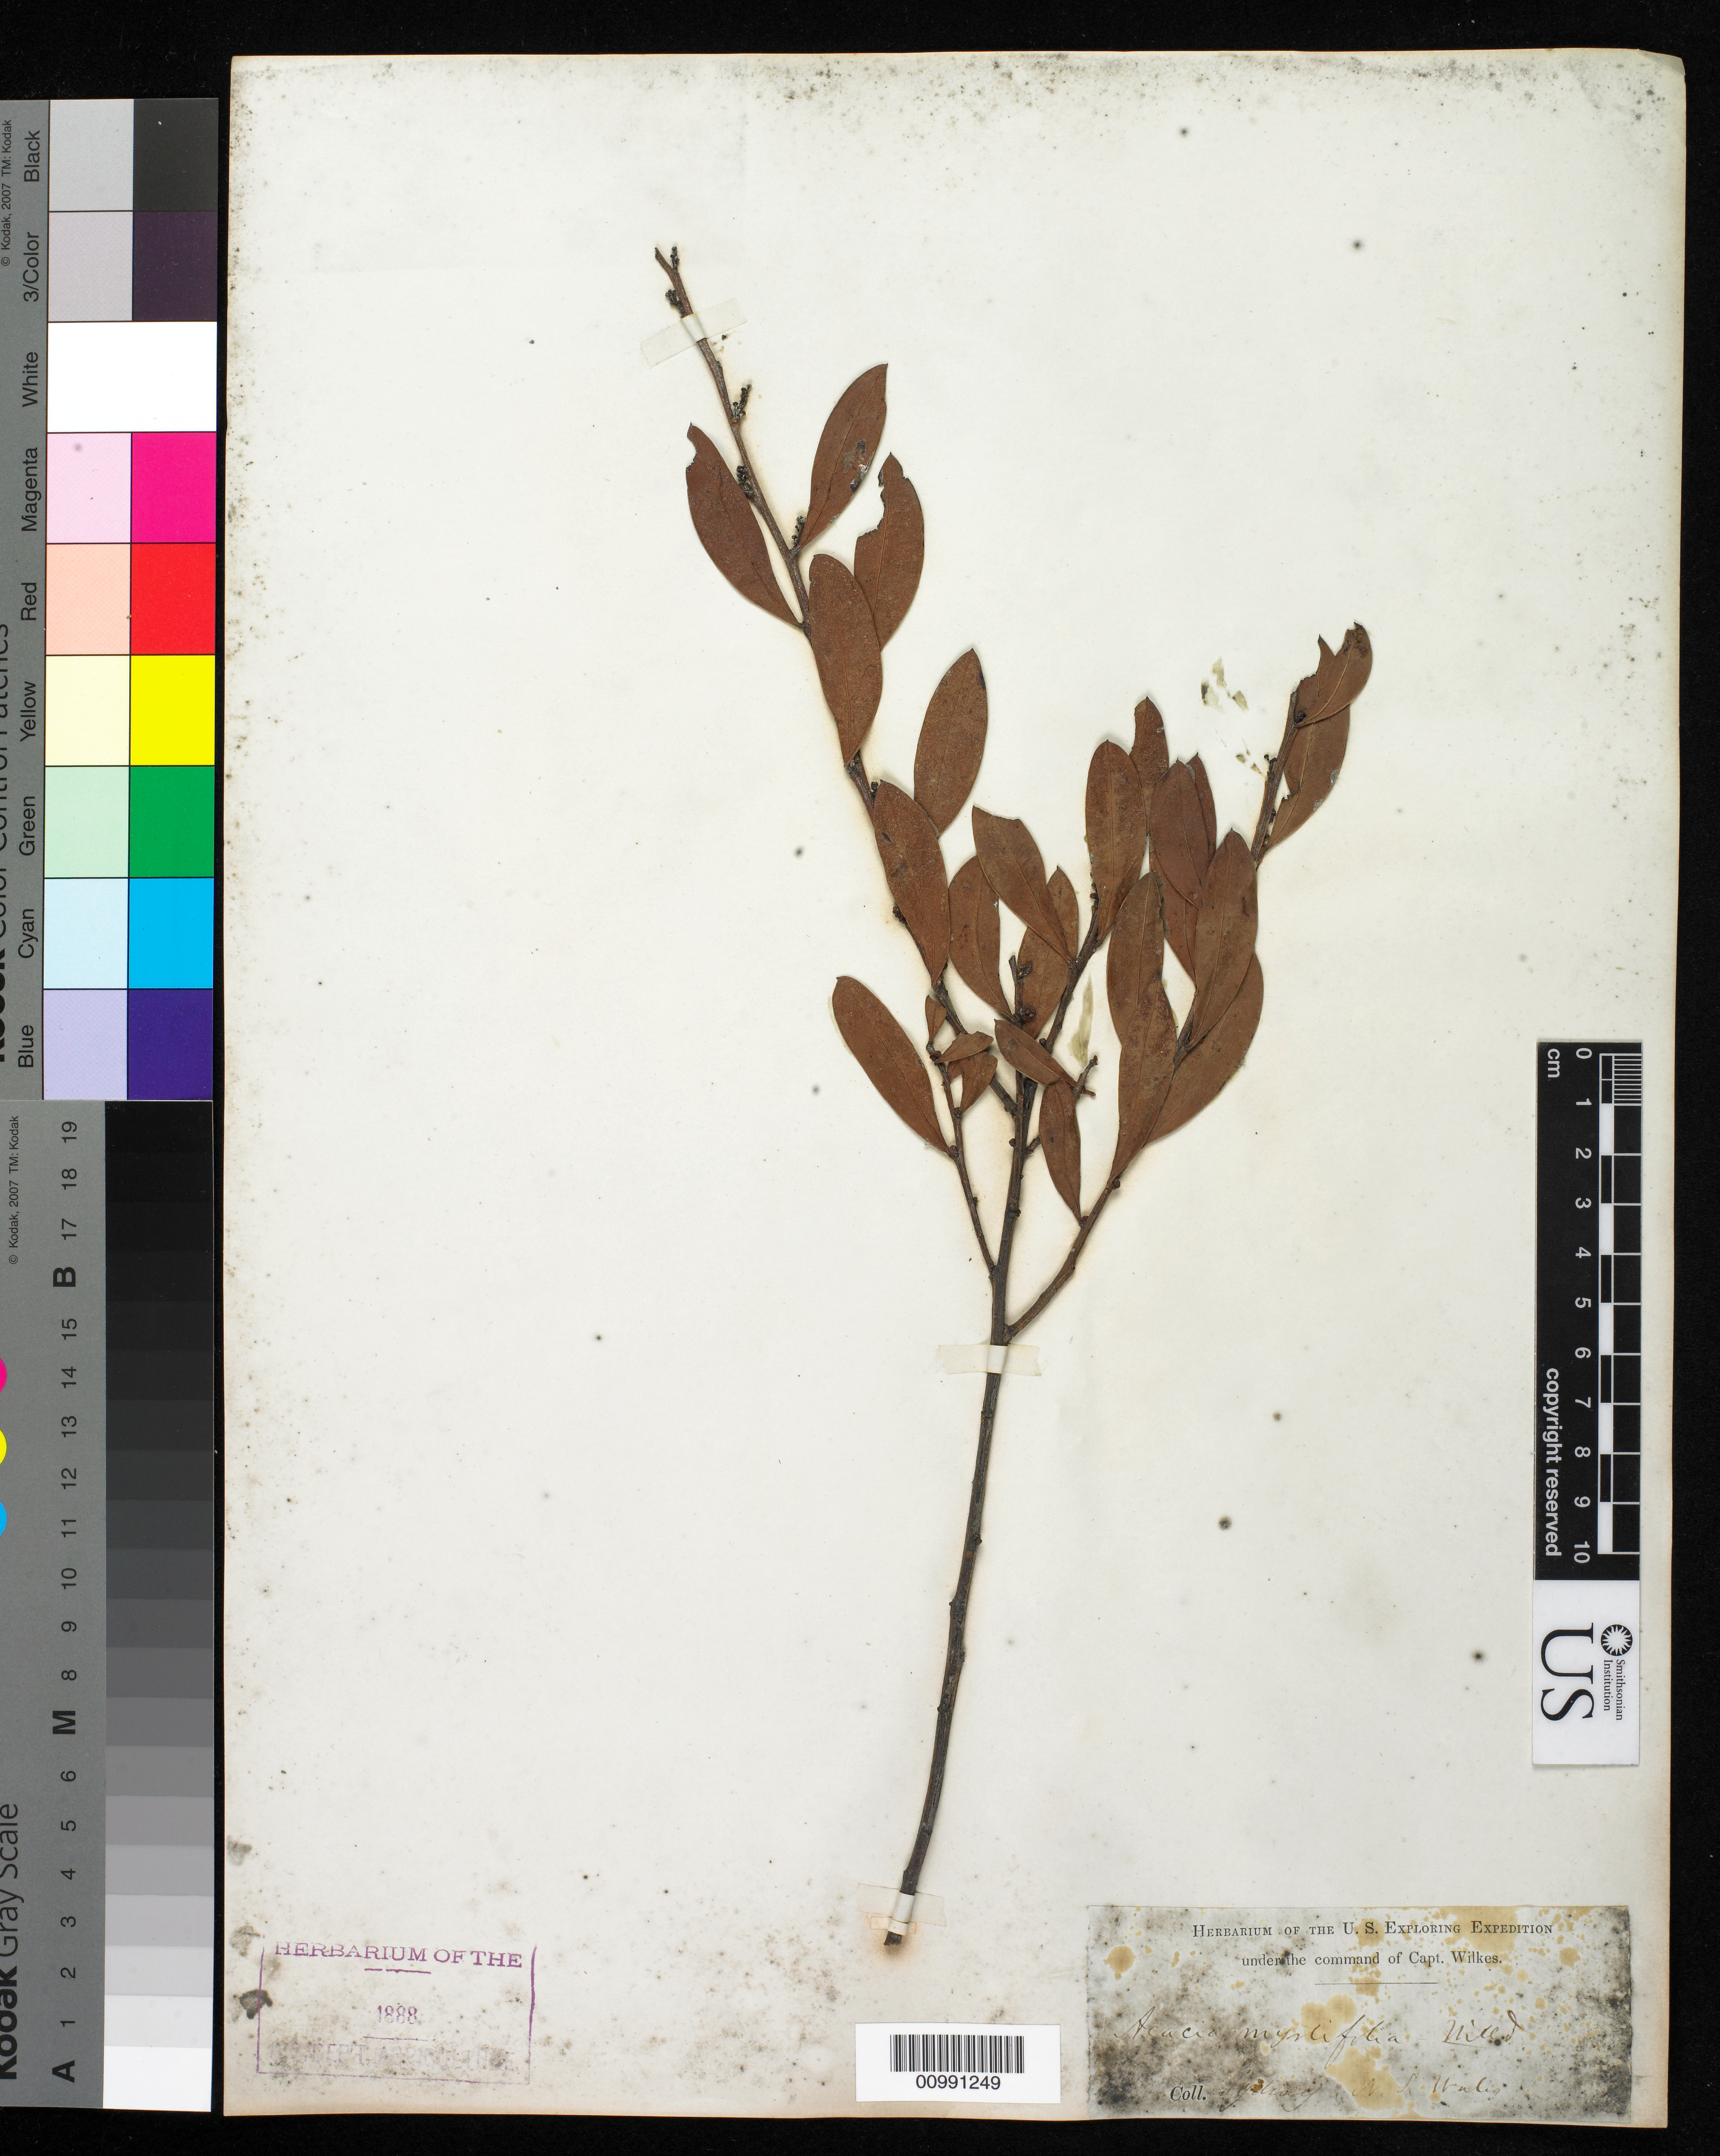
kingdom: Plantae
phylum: Tracheophyta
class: Magnoliopsida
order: Fabales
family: Fabaceae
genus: Acacia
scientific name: Acacia myrtifolia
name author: (Sm.) Willd.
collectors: Wilkes Explor. Exped.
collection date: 1838/1842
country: Australia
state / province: New South Wales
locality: Sydney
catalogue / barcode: US 98509